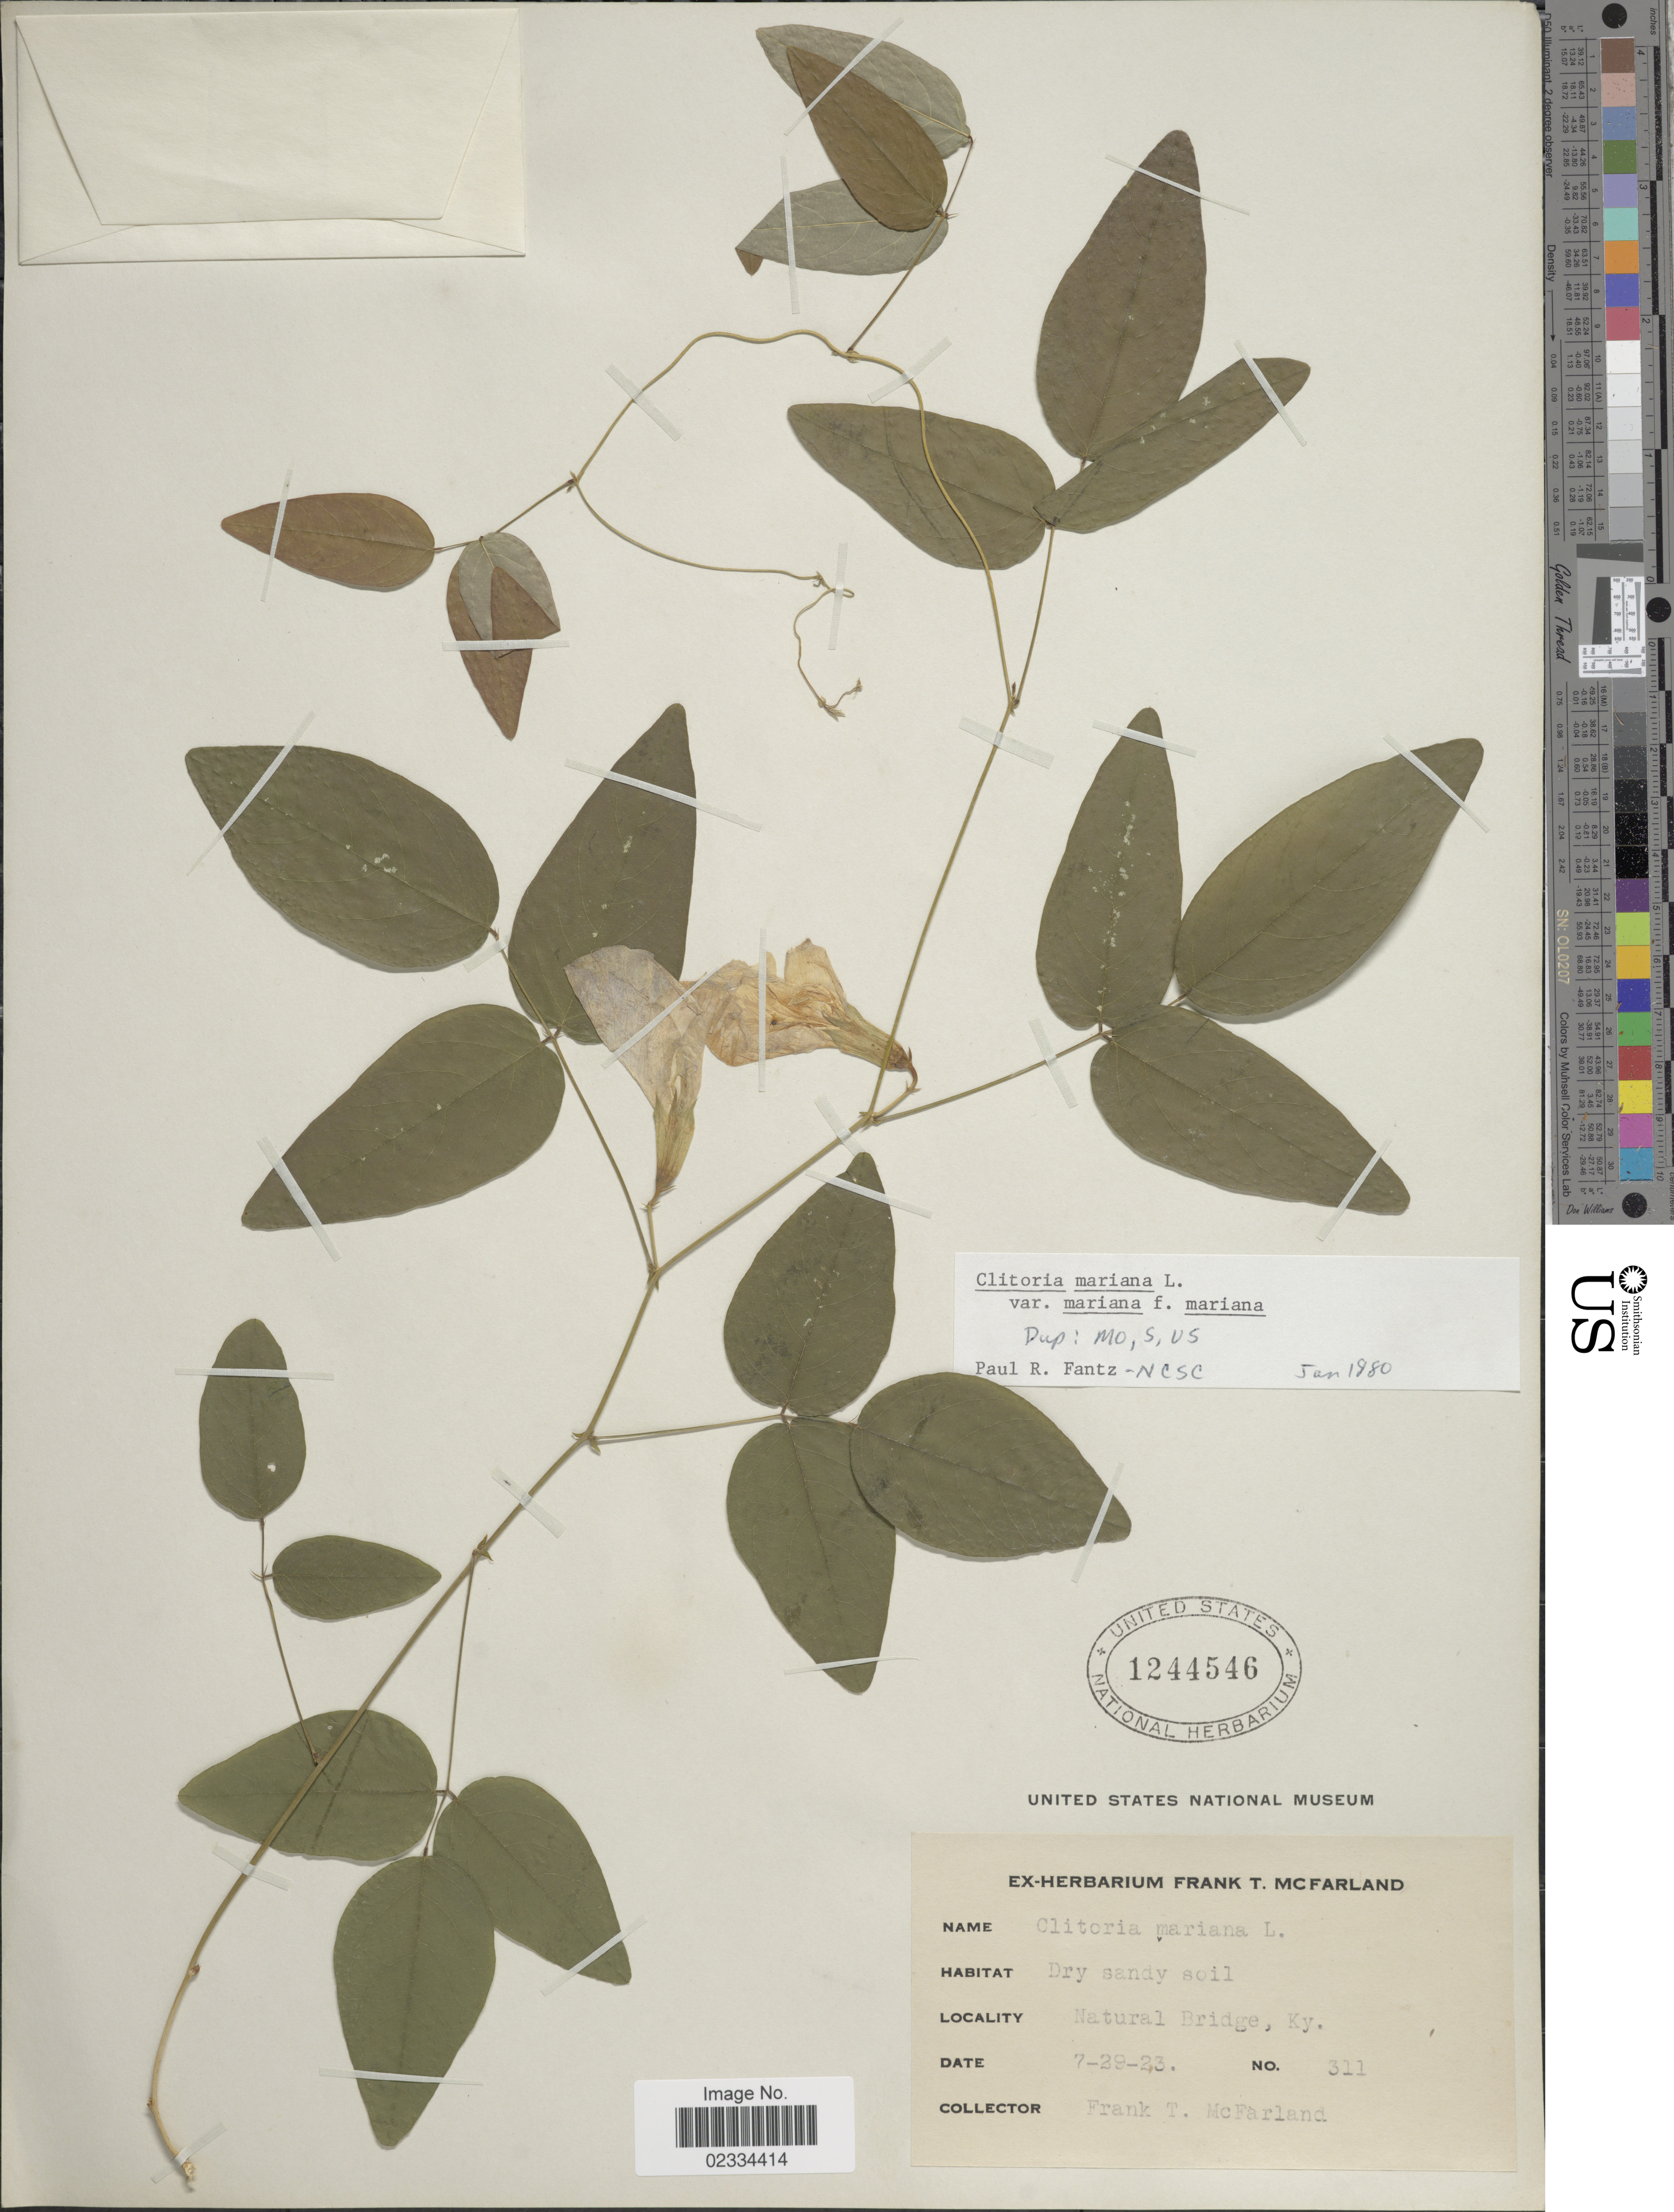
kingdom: Plantae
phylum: Tracheophyta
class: Magnoliopsida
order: Fabales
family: Fabaceae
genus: Clitoria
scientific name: Clitoria mariana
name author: L.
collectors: F. McFarland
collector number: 311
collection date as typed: Transcribed d/m/y: 29/7/23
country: United States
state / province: Kentucky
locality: Natural Bridge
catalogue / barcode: US 1244546